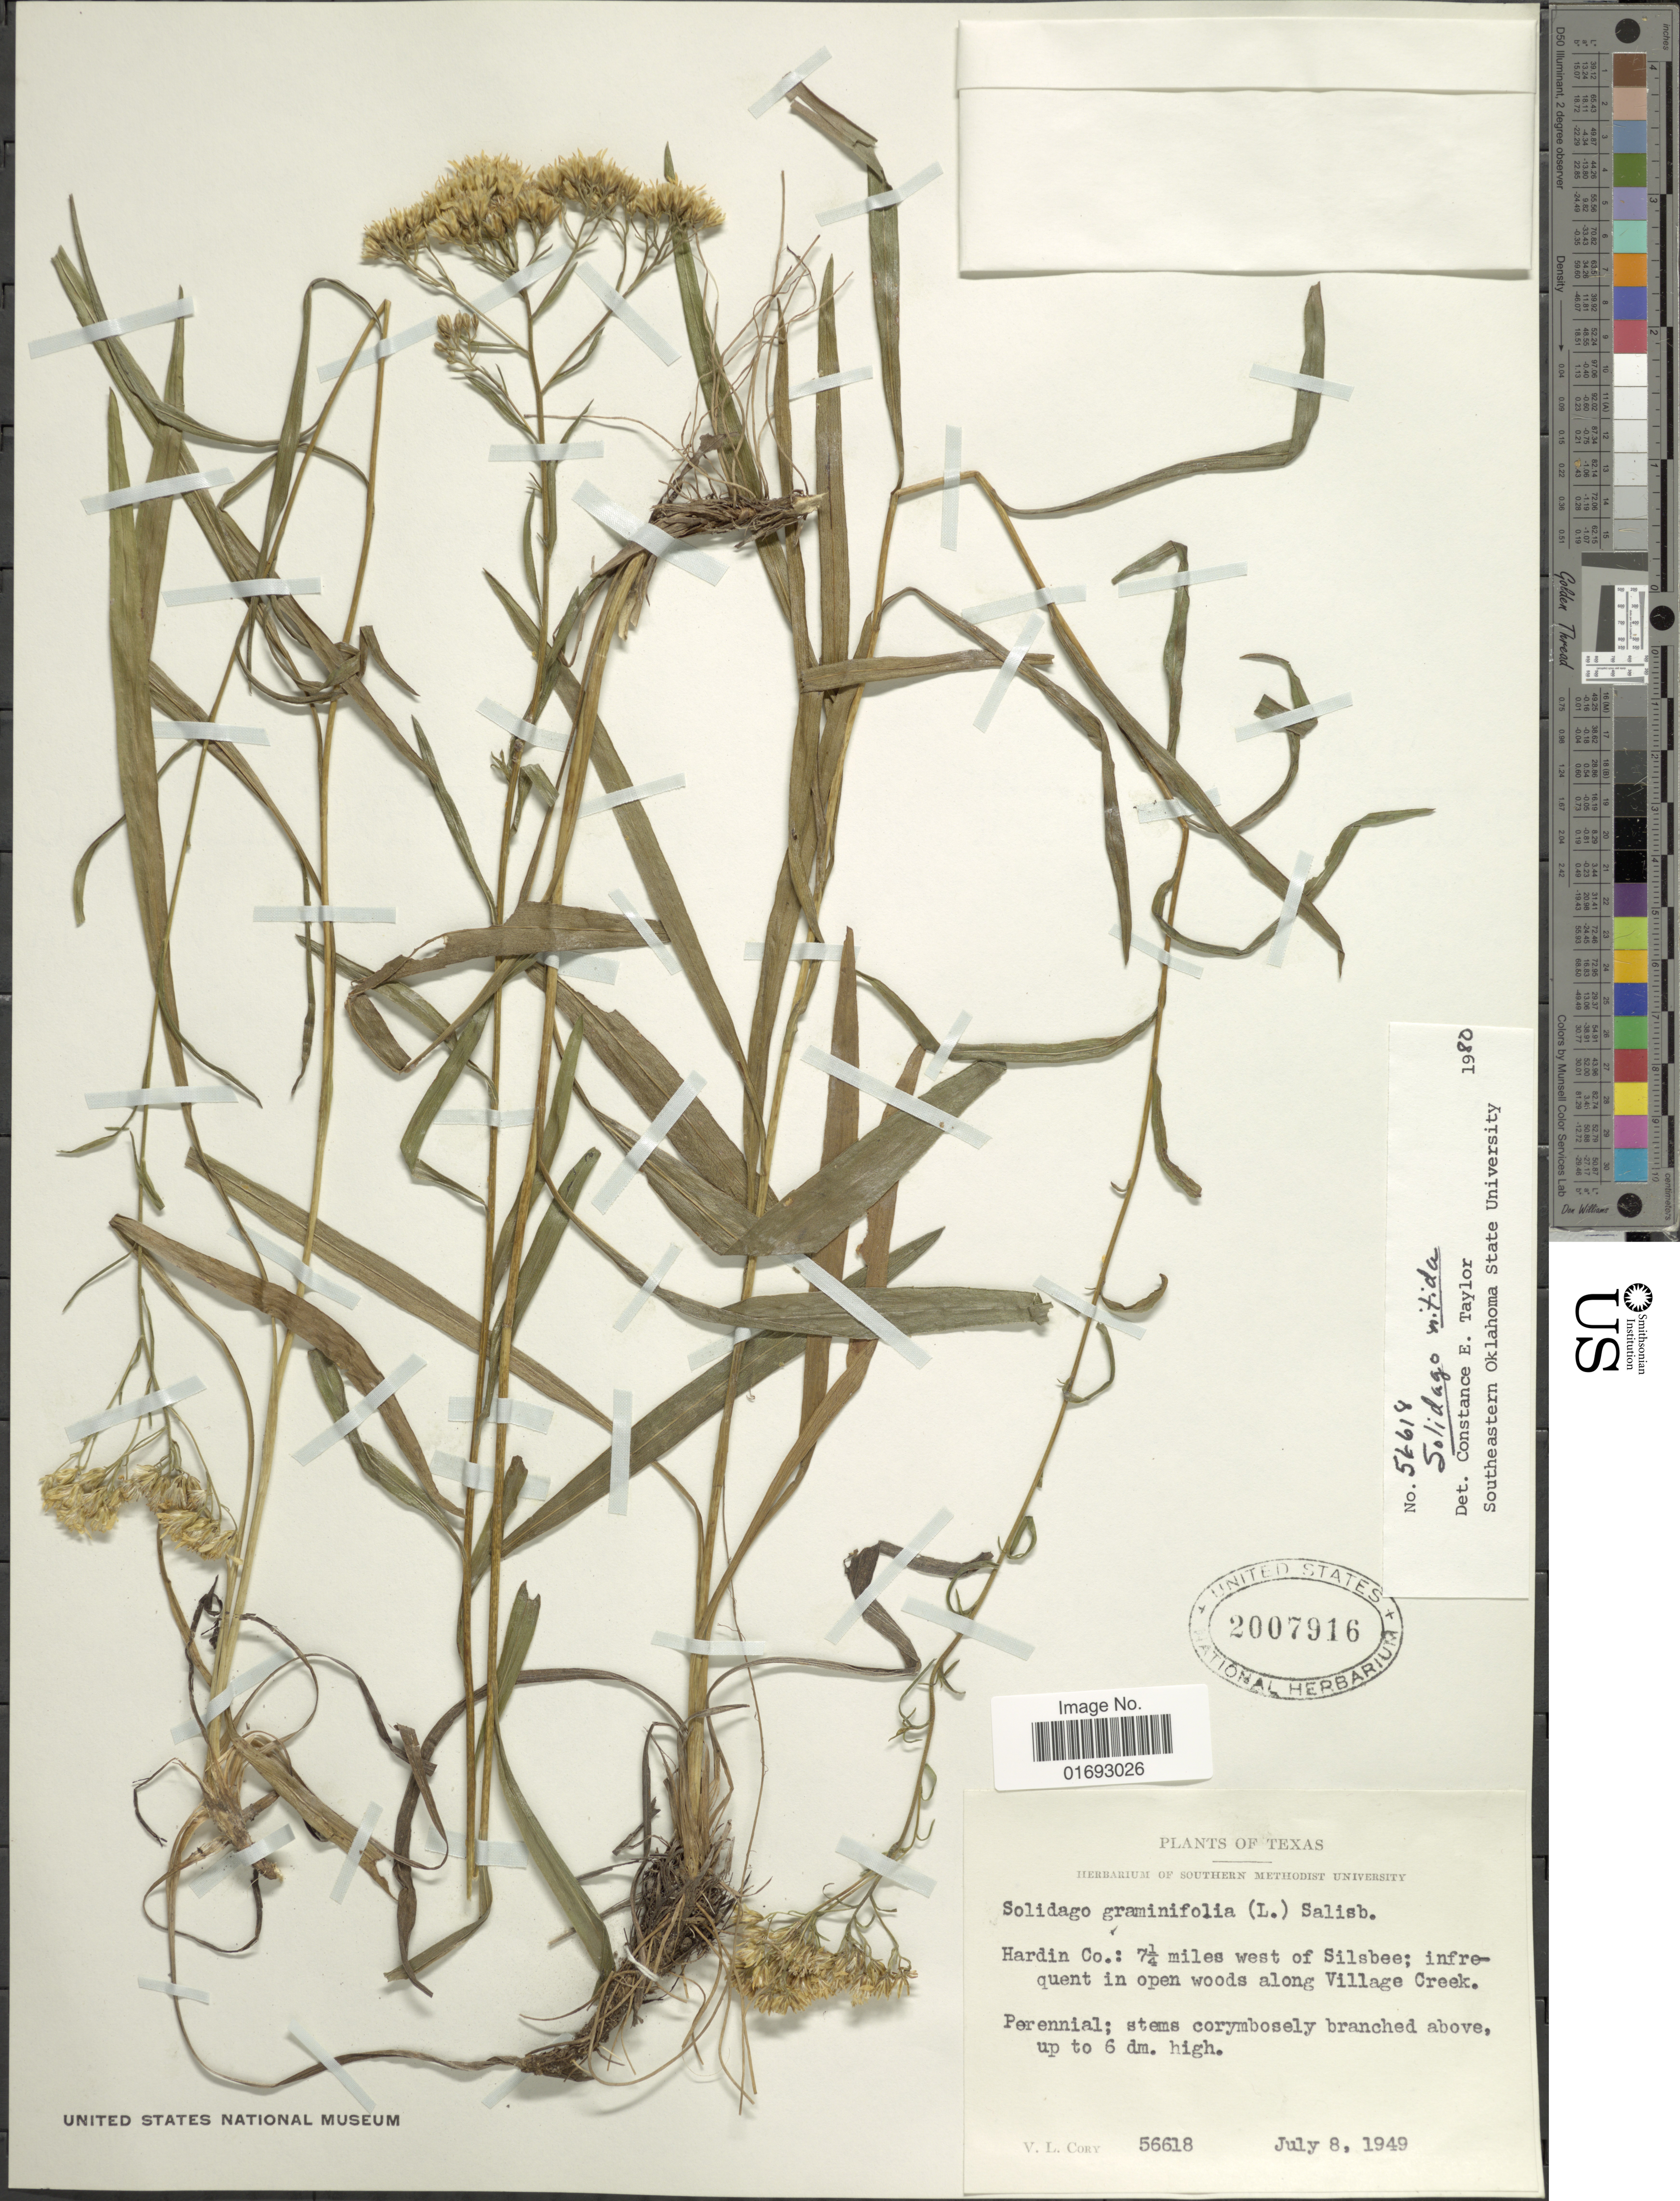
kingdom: Plantae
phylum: Tracheophyta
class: Magnoliopsida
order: Asterales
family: Asteraceae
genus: Oligoneuron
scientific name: Oligoneuron nitidum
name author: (Torr. & A. Gray) Small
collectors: V. Cory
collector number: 56618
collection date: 1949-07-08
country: United States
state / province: Texas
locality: Hardin Co.: 7¼ miles west of Silbee; infrequent in open woods along Village Creek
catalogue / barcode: US 2007916